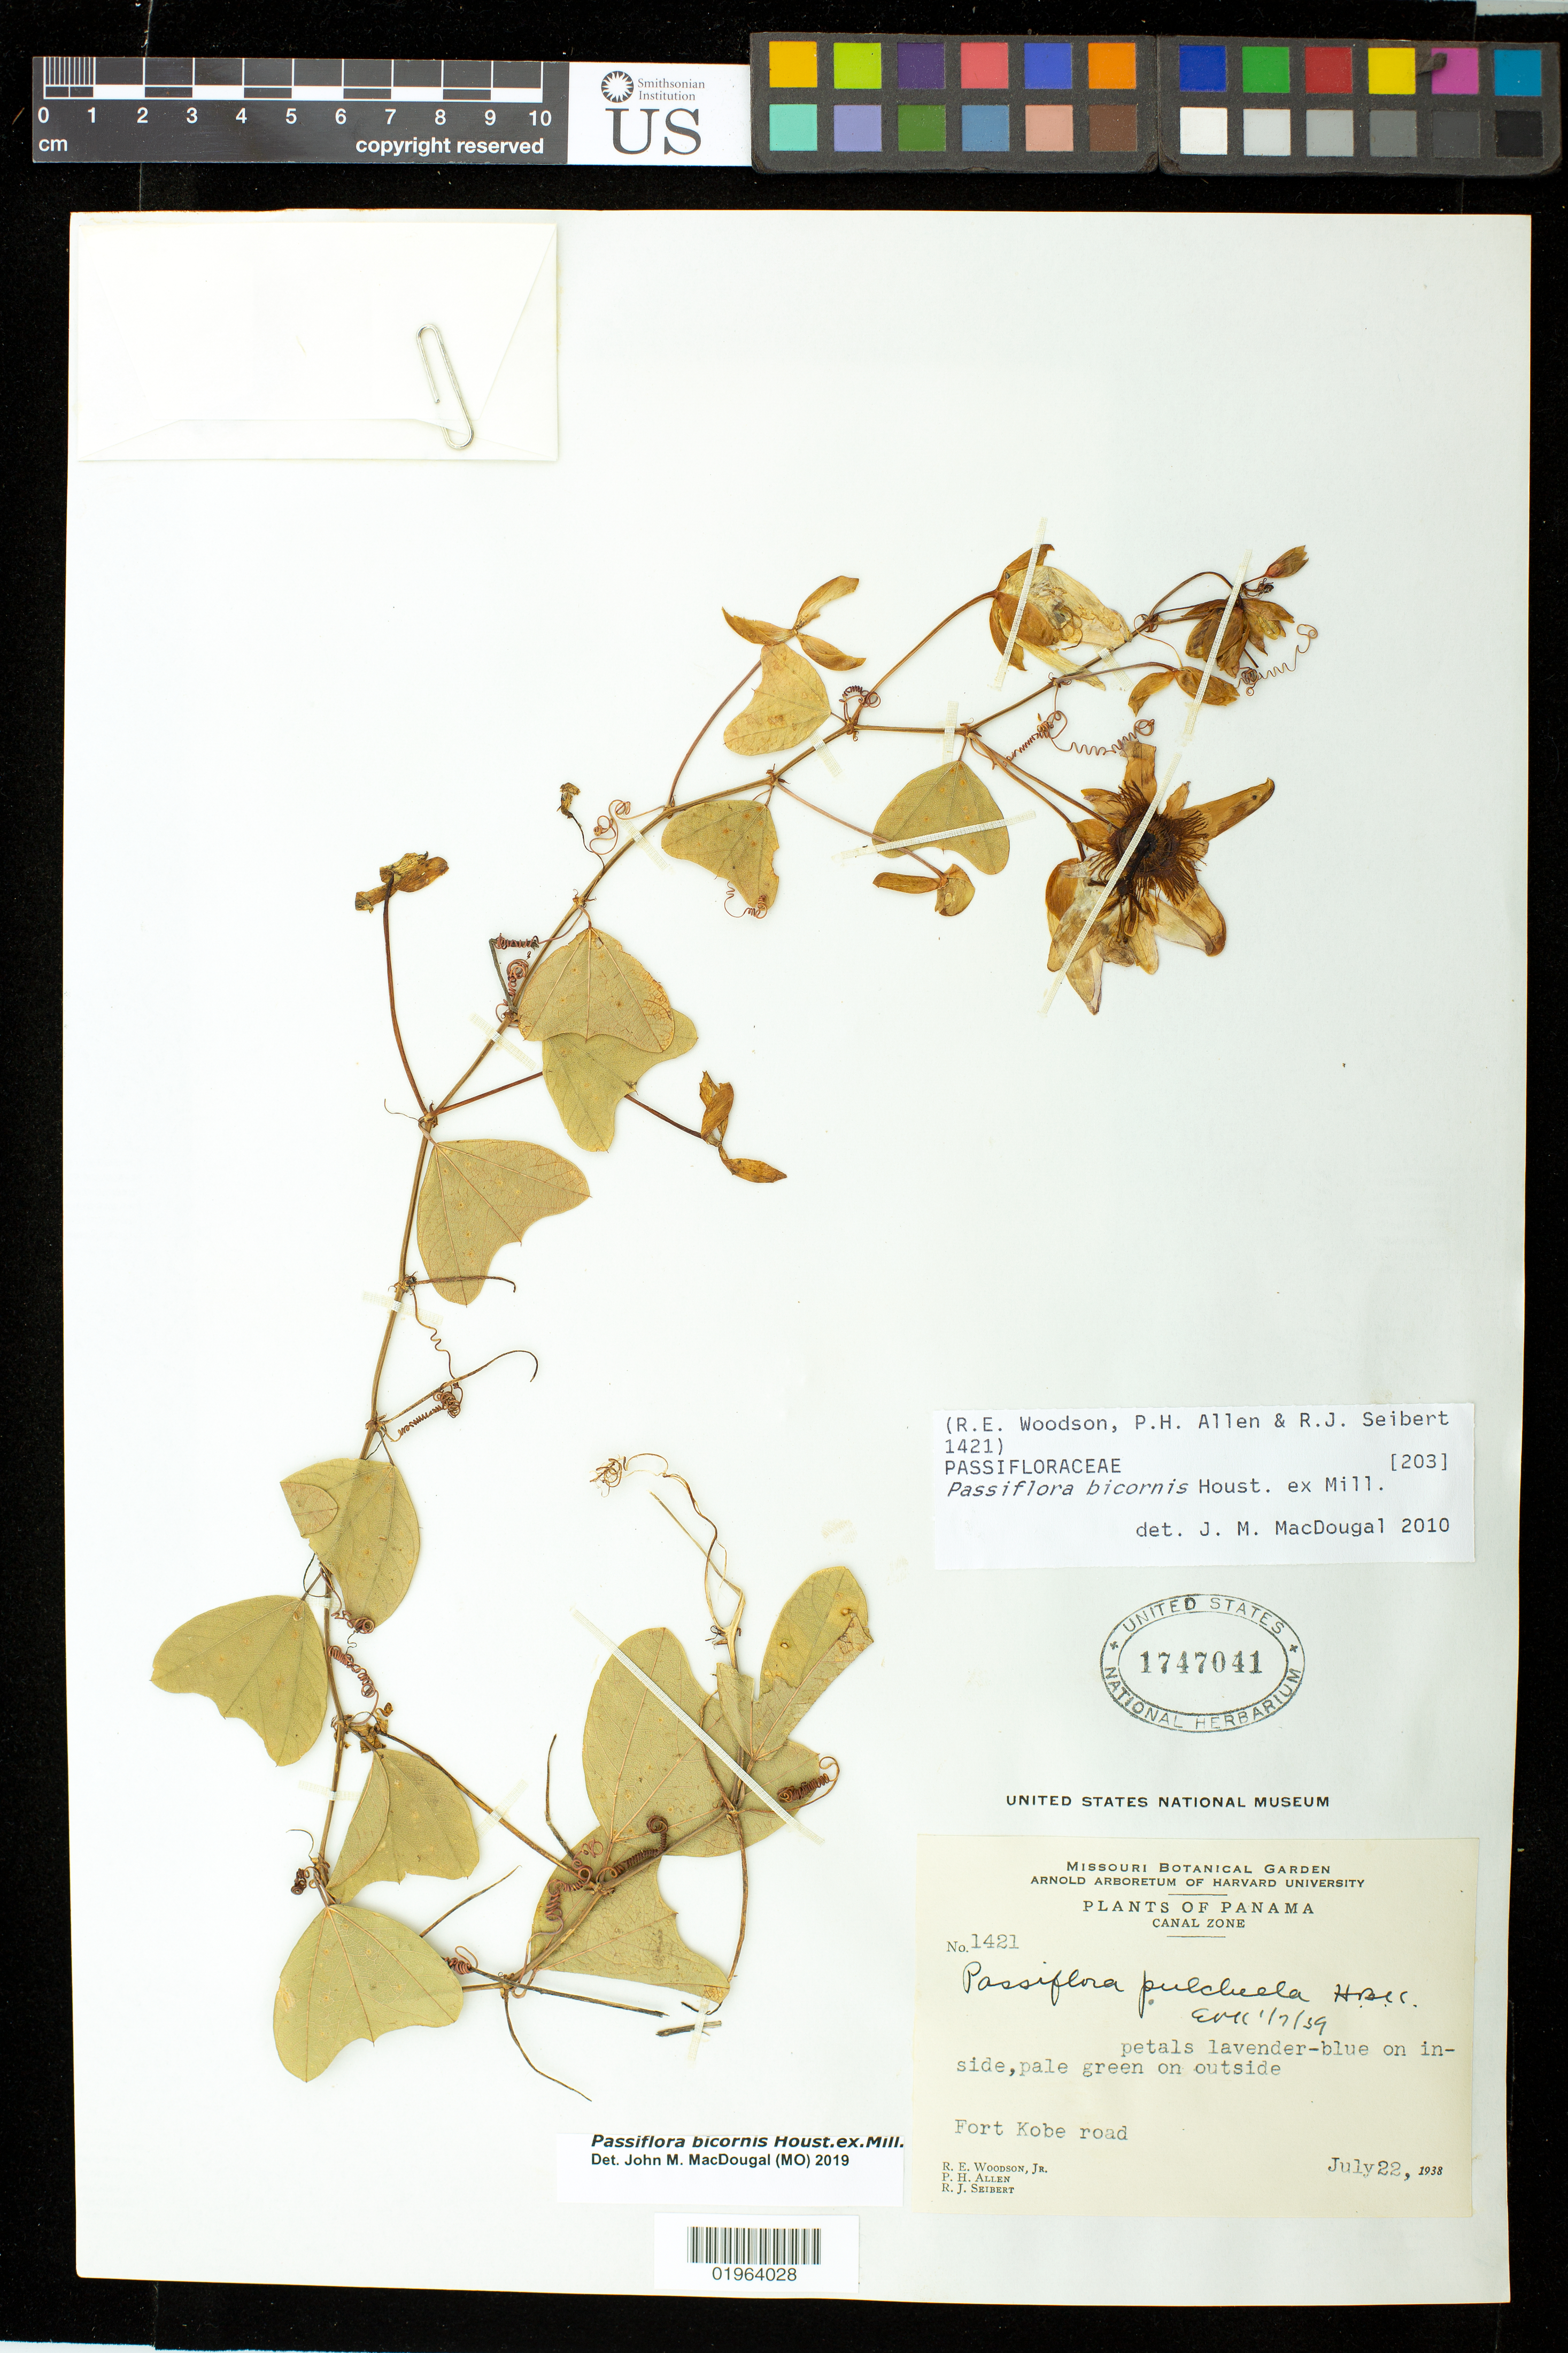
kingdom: Plantae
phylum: Tracheophyta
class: Magnoliopsida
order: Malpighiales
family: Passifloraceae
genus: Passiflora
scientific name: Passiflora bicornis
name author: Houst. ex Mill.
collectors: R. E. Woodson, P. H. Allen & R. J. Seibert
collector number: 1421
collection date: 1938-07-22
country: Panama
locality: Fort Kobe Road. Canal Zone.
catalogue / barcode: US 1747041